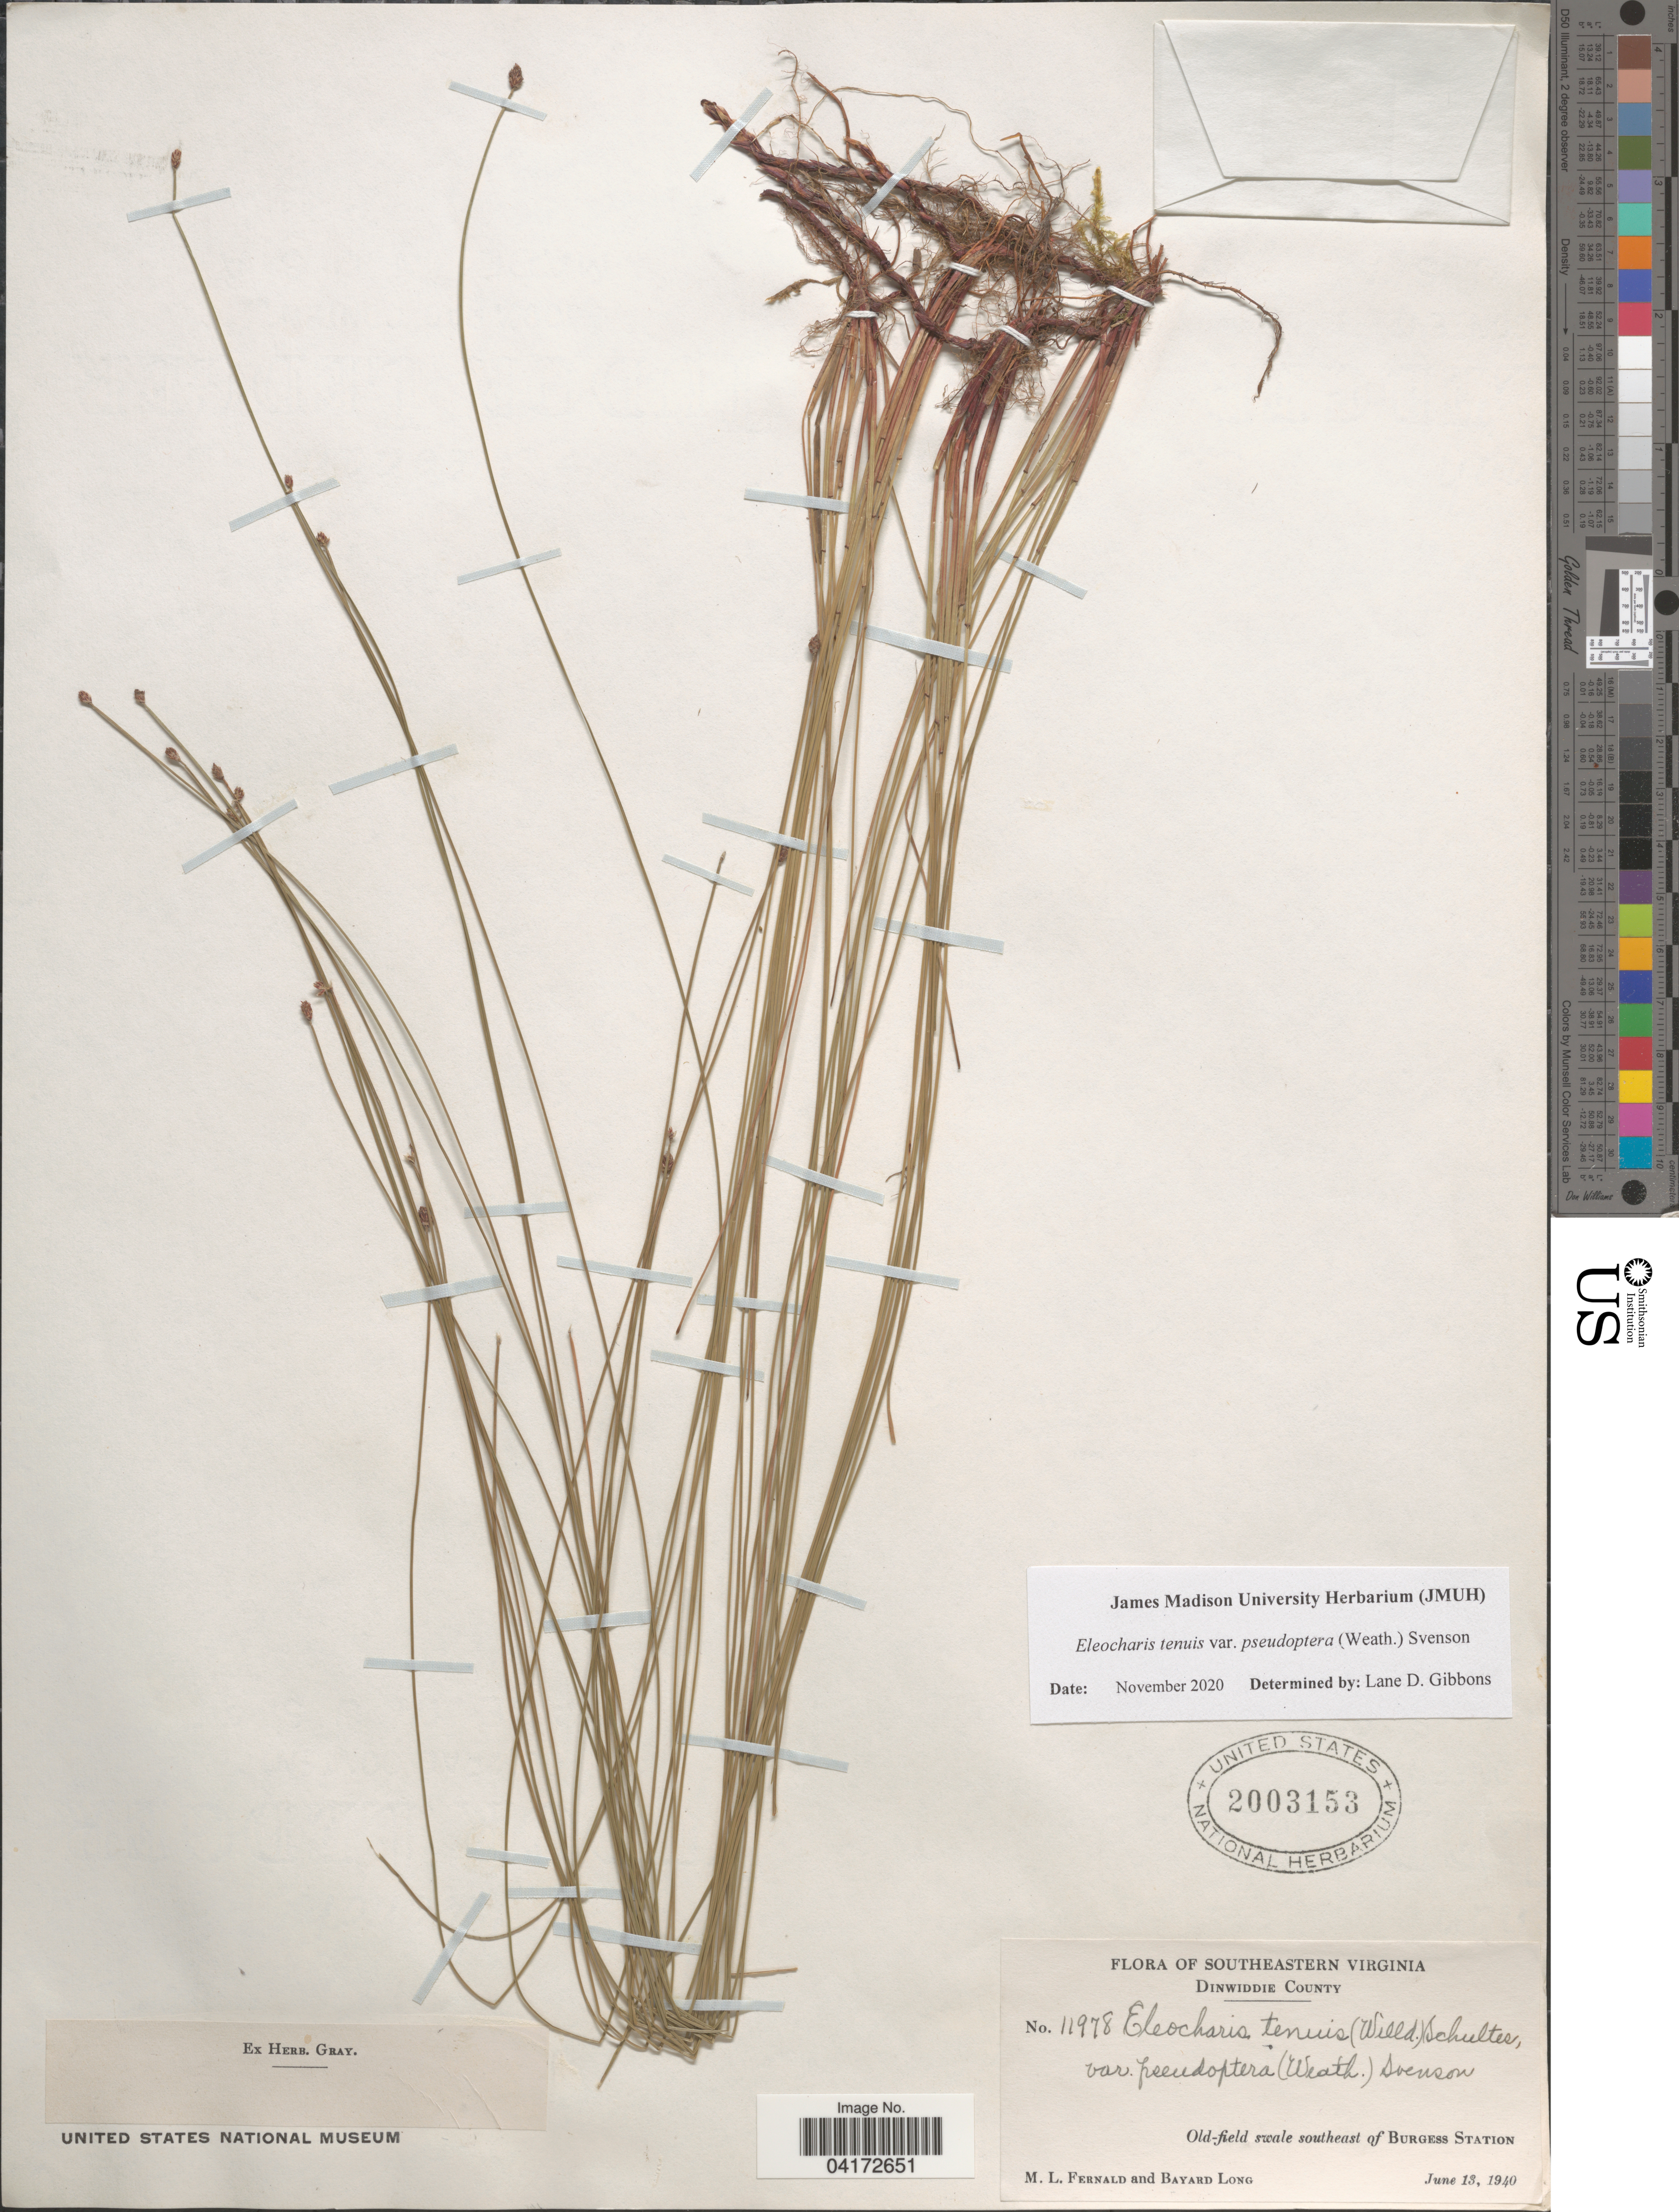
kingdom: Plantae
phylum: Tracheophyta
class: Liliopsida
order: Poales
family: Cyperaceae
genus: Eleocharis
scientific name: Eleocharis tenuis var. pseudoptera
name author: (Weath.) Svenson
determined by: Gibbons, Lane D.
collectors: M. L. Fernald & B. Long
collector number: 11978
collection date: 1940-06-13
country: United States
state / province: Virginia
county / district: Dinwiddie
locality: Southeastern Virginia. Dinwiddie County. Olf-field swale southeast of Burgess Station.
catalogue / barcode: US 2003153